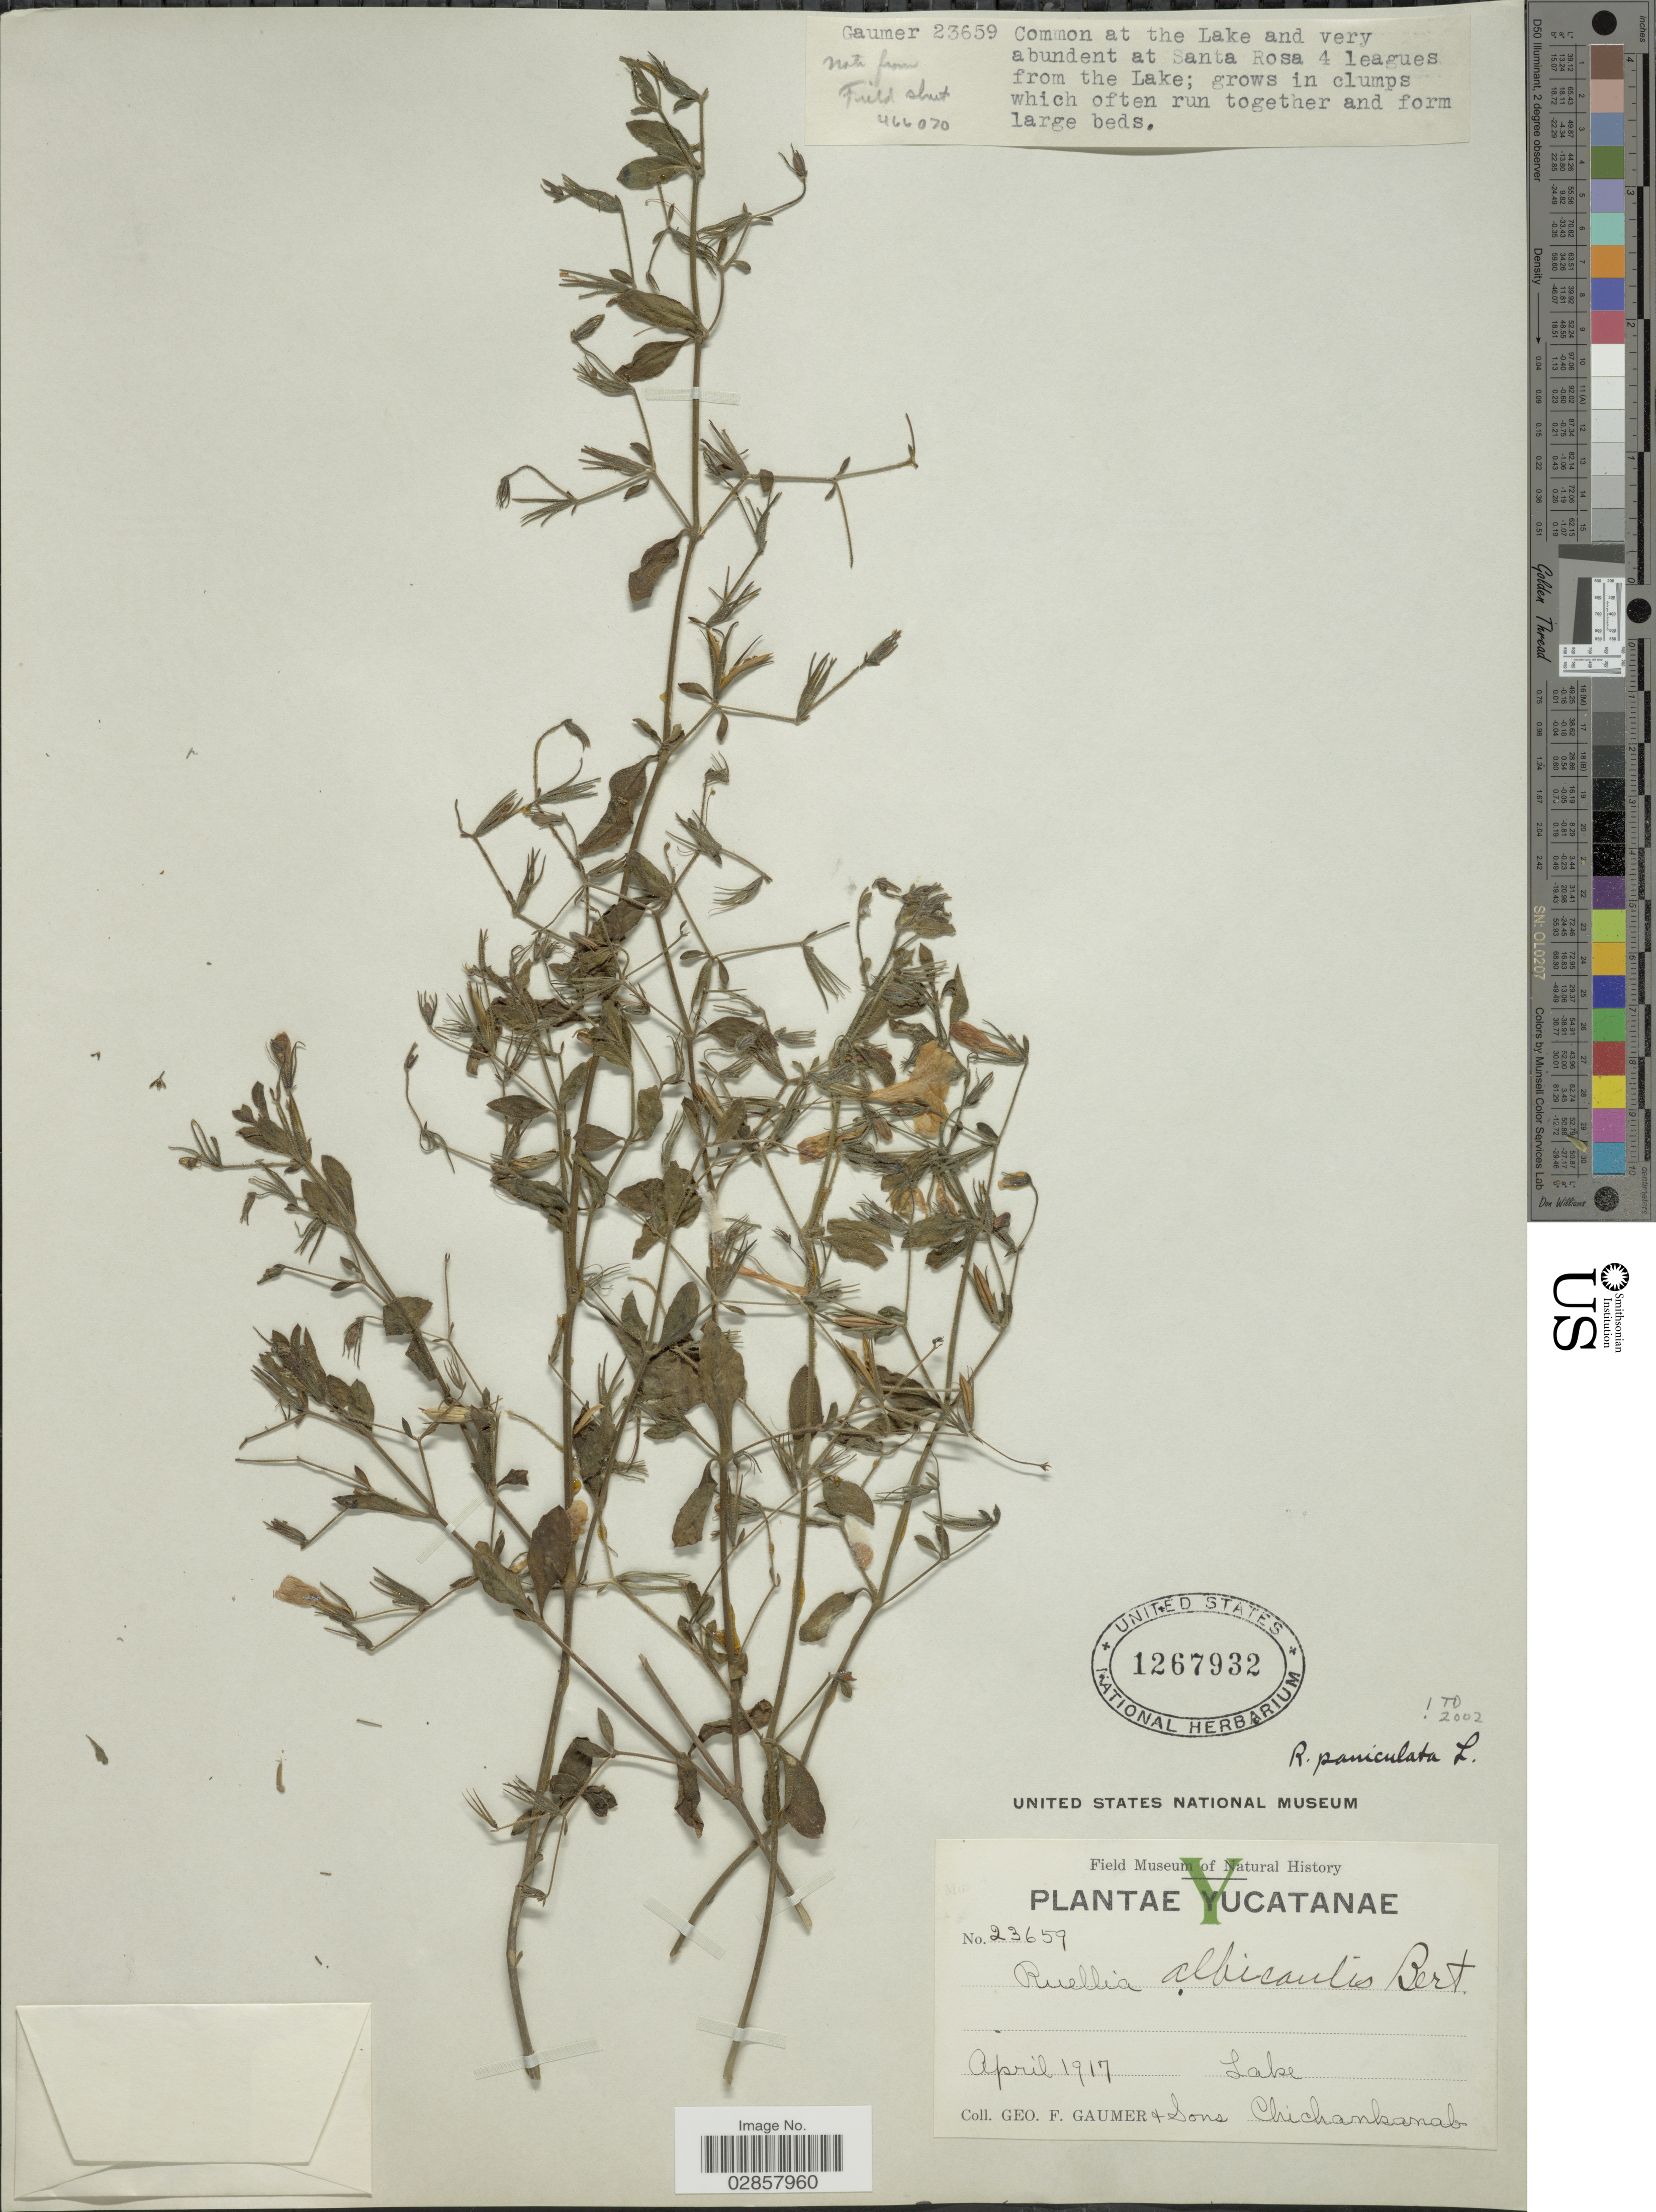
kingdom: Plantae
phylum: Tracheophyta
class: Magnoliopsida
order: Lamiales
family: Acanthaceae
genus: Ruellia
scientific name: Ruellia paniculata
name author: L.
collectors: G. F. Gaumer & et al.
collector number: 23659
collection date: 1917-04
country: Mexico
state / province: Yucatán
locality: Lake Chichankanab.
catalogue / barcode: US 1267932